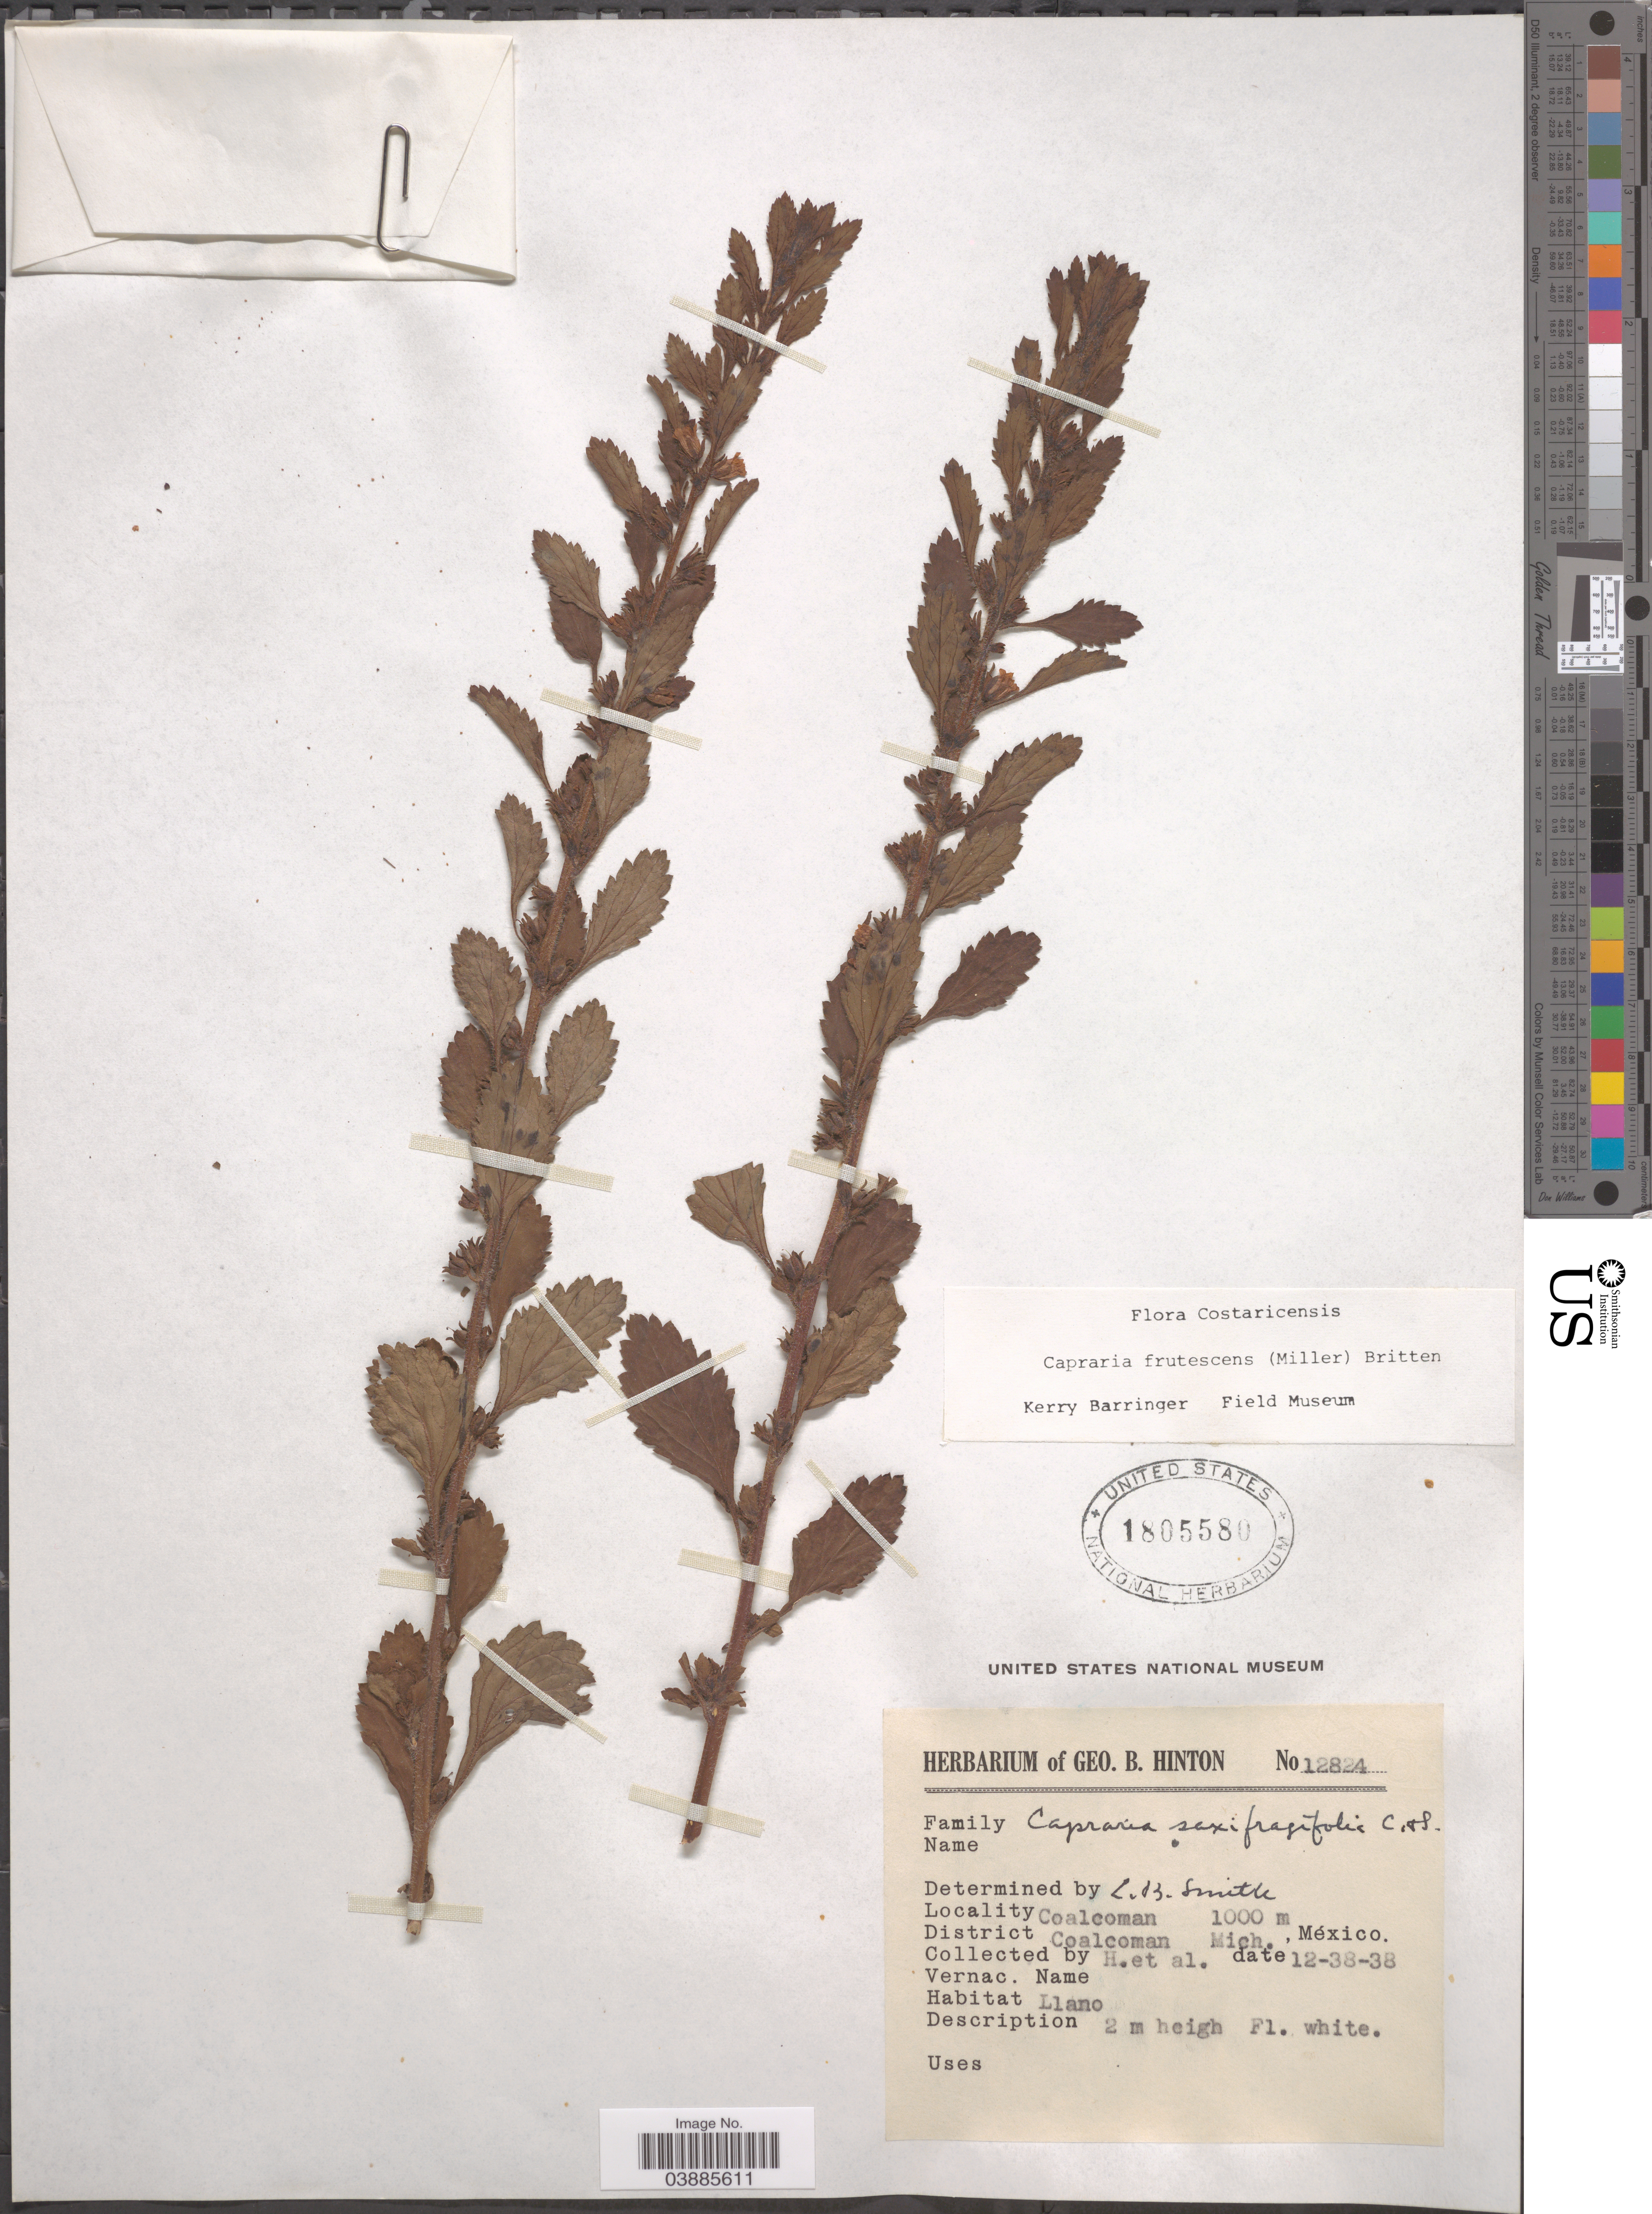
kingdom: Plantae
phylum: Tracheophyta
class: Magnoliopsida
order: Lamiales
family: Scrophulariaceae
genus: Capraria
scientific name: Capraria frutescens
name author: (Mill.) Britton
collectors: G. B. Hinton & et al.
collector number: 12824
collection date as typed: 12-38-38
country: Mexico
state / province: Michoacán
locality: Coalcoman. District Coalcoman.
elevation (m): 1000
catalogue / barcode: US 1805580